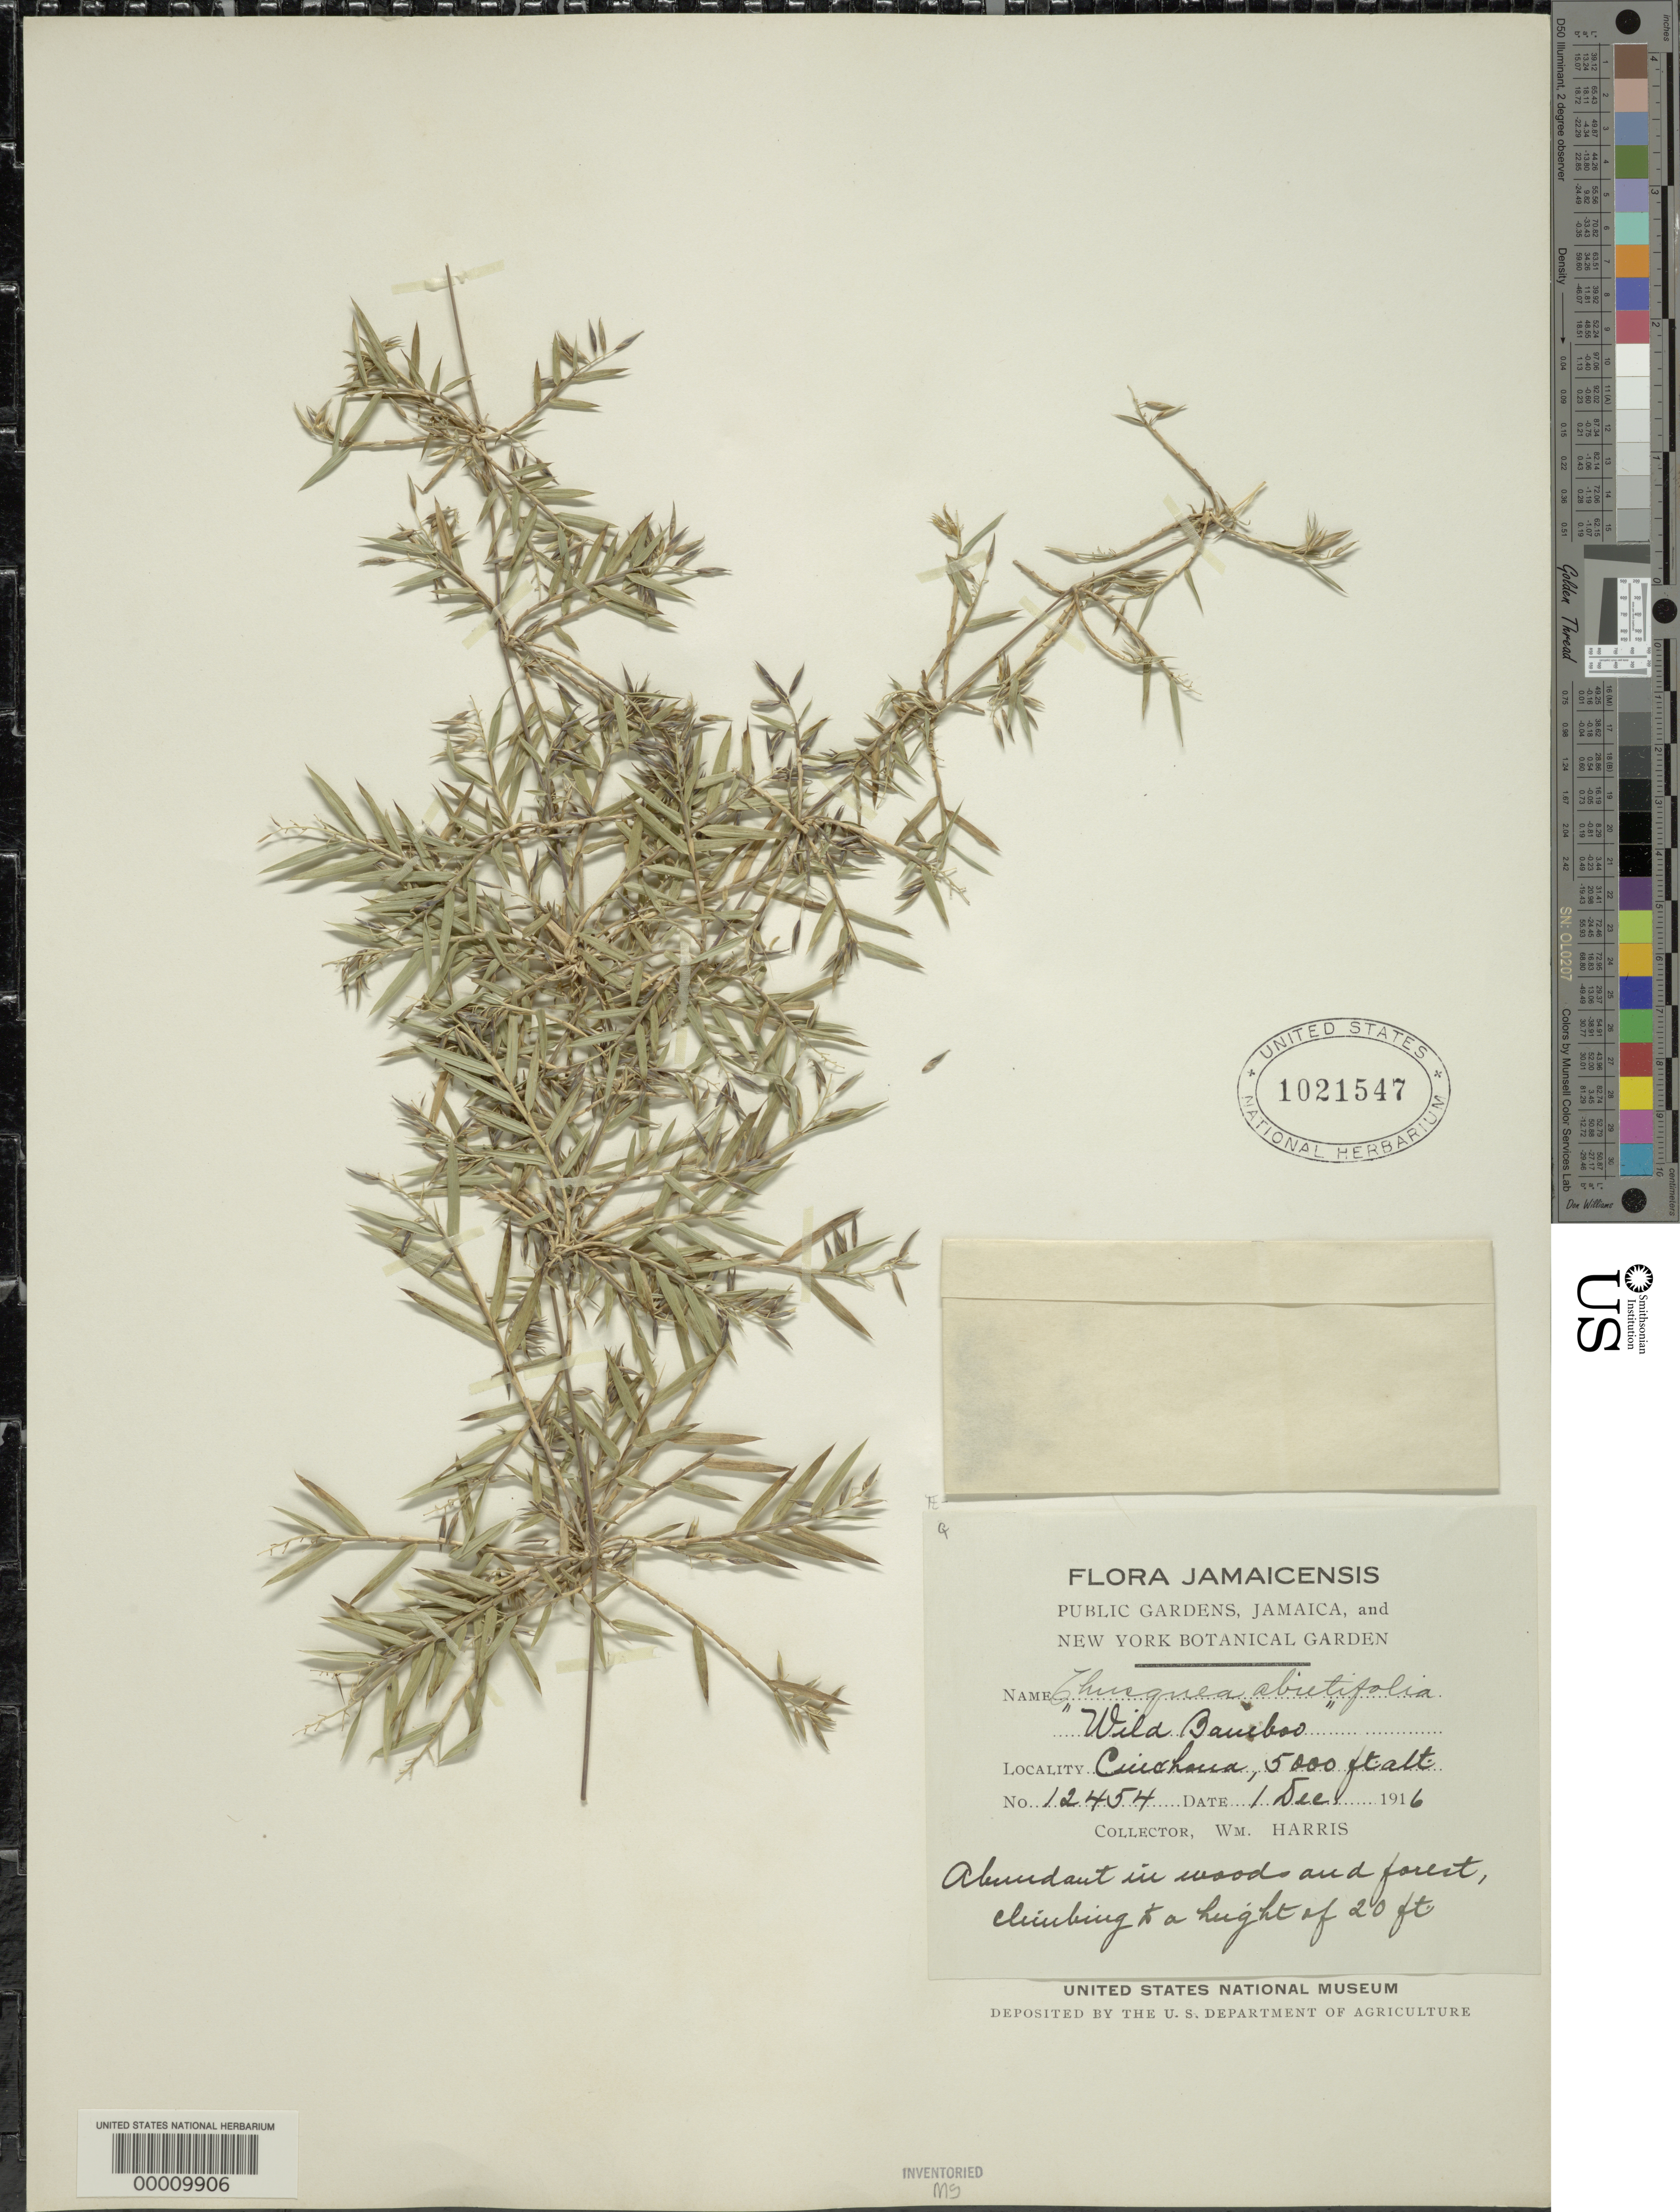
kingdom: Plantae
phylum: Tracheophyta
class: Liliopsida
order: Poales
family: Poaceae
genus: Chusquea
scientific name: Chusquea abietifolia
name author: Griseb.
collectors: W. H. Harris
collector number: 12454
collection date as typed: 01 Dec 1916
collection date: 1916-12-01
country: Jamaica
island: Greater Antilles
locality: Cinchona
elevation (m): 1475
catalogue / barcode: US 1021547